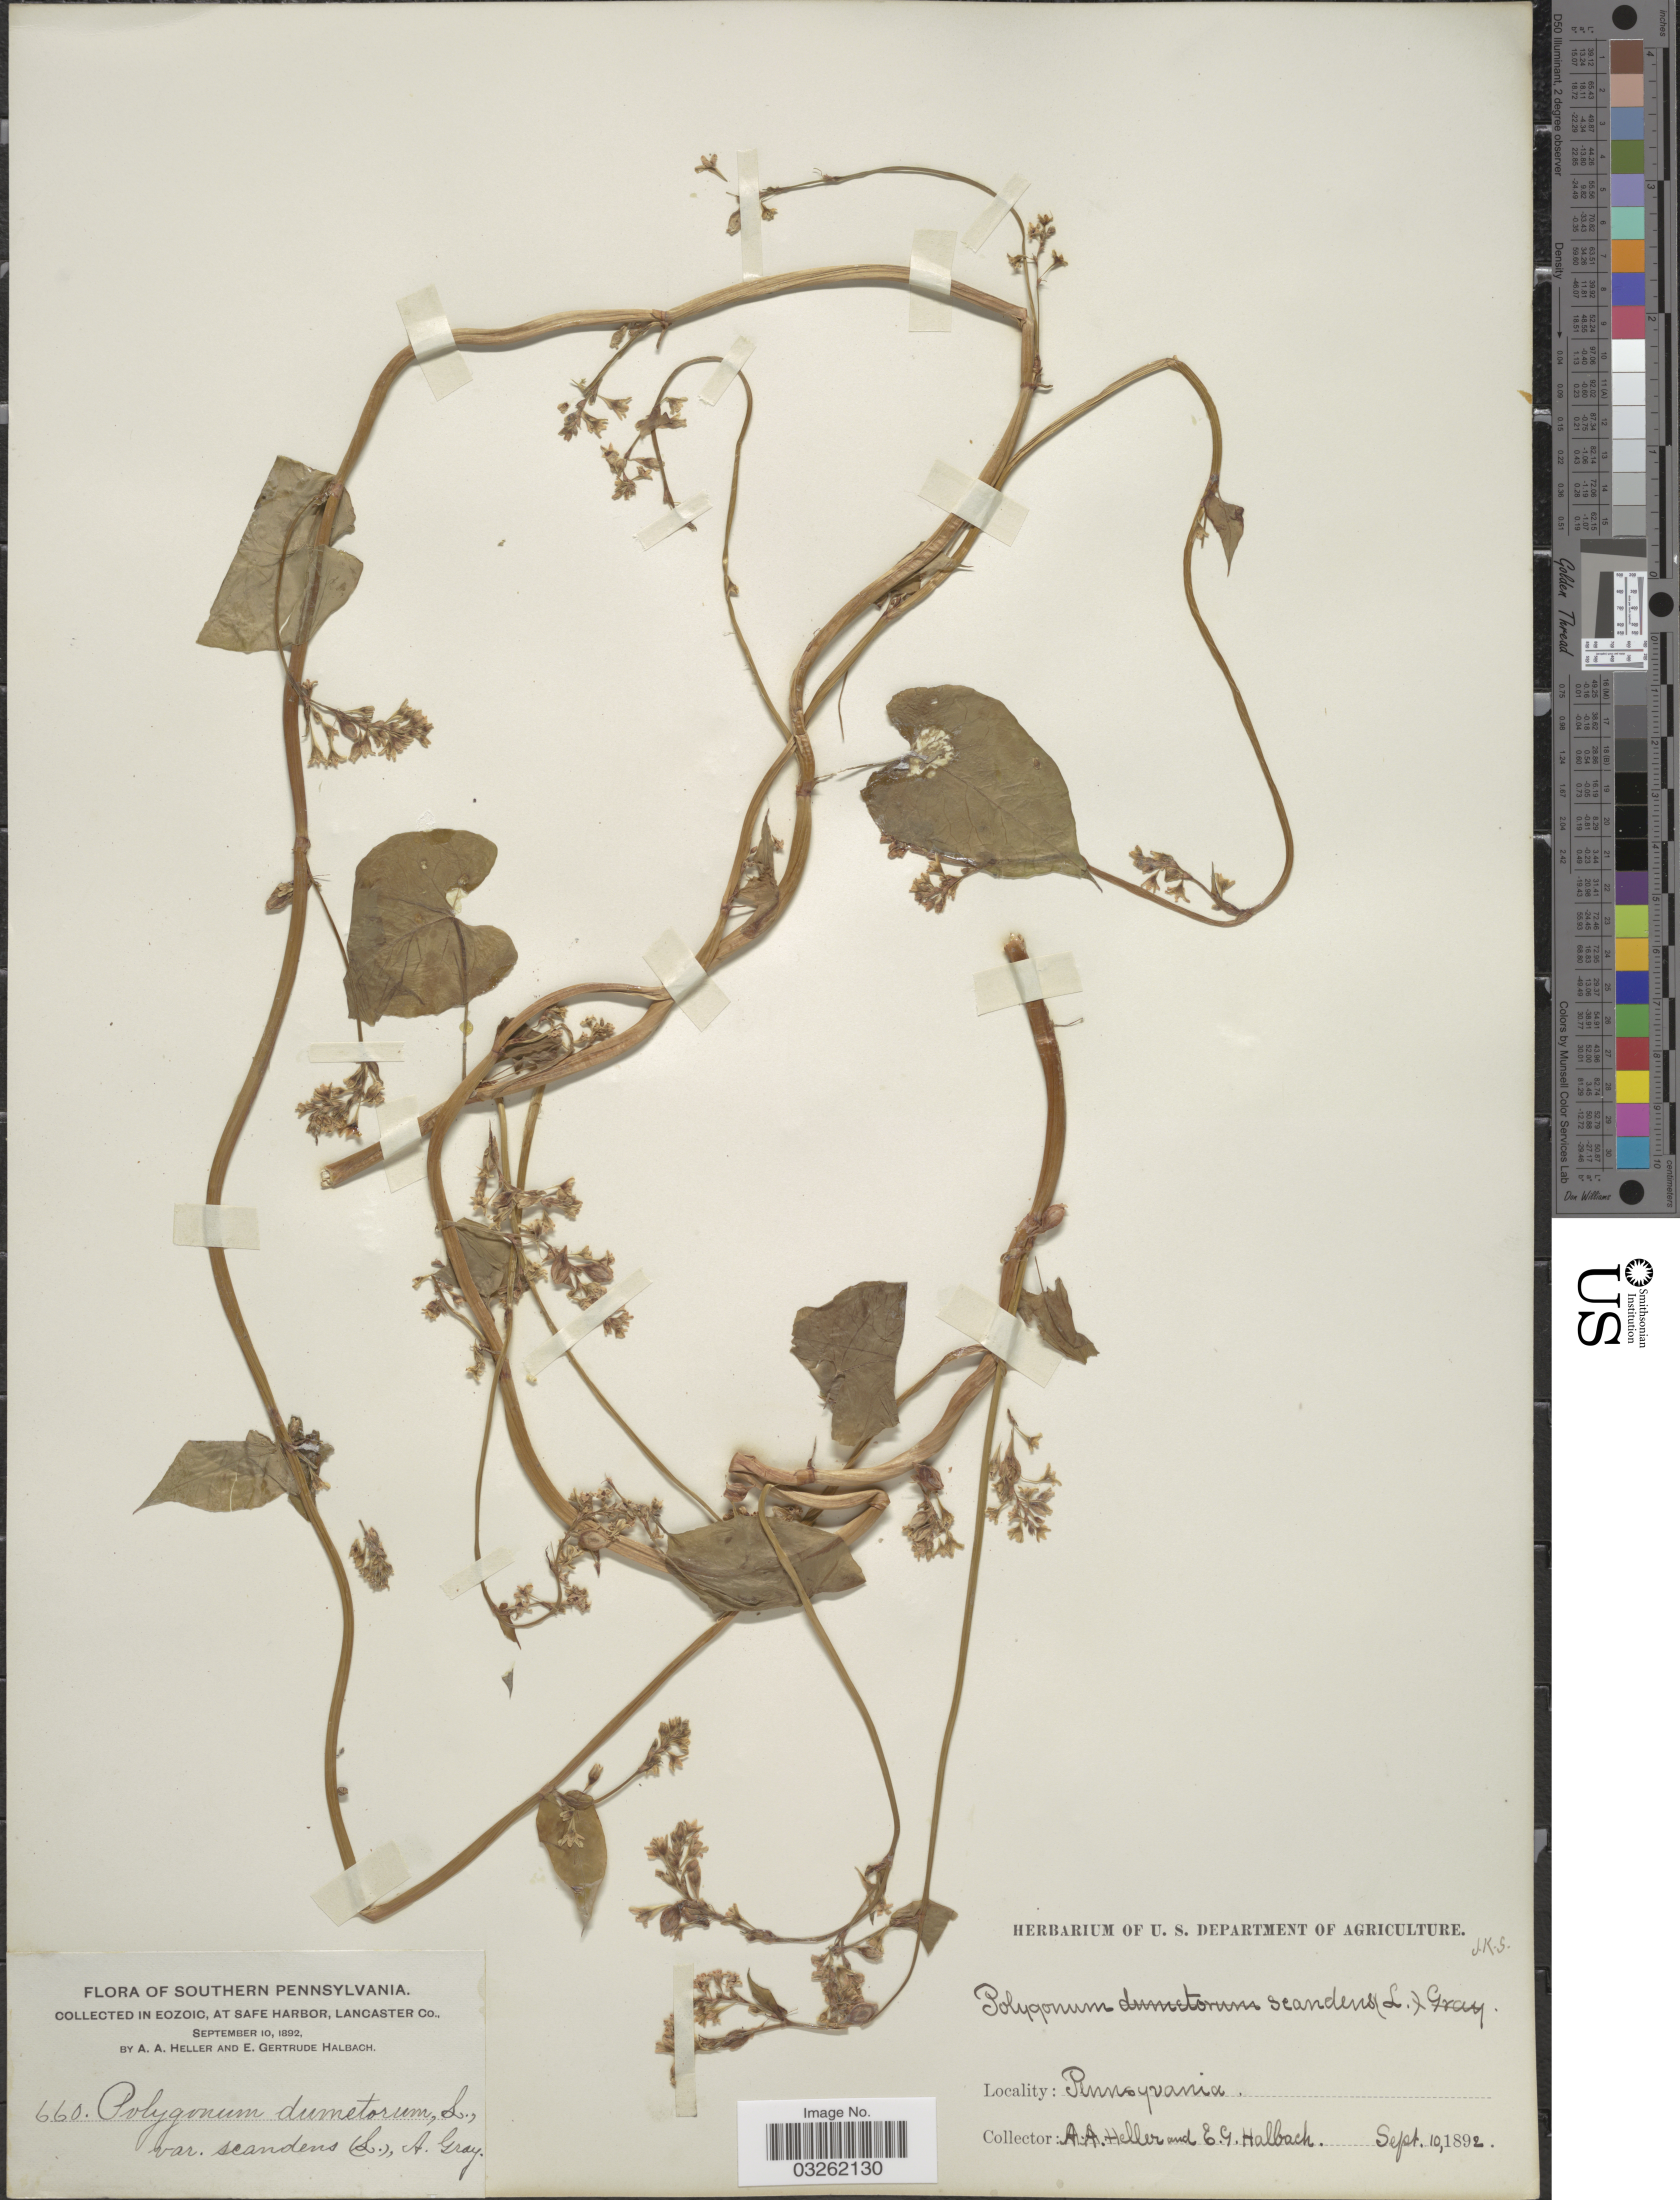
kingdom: Plantae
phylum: Tracheophyta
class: Magnoliopsida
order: Caryophyllales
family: Polygonaceae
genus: Fallopia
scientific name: Fallopia scandens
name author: (L.) Holub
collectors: A. A. Heller & E. G. Halbach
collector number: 660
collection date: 1892-09-10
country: United States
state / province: Pennsylvania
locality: Southern Pennsylvania. Eozoic, at Safe Harbor, Lancaster Co.